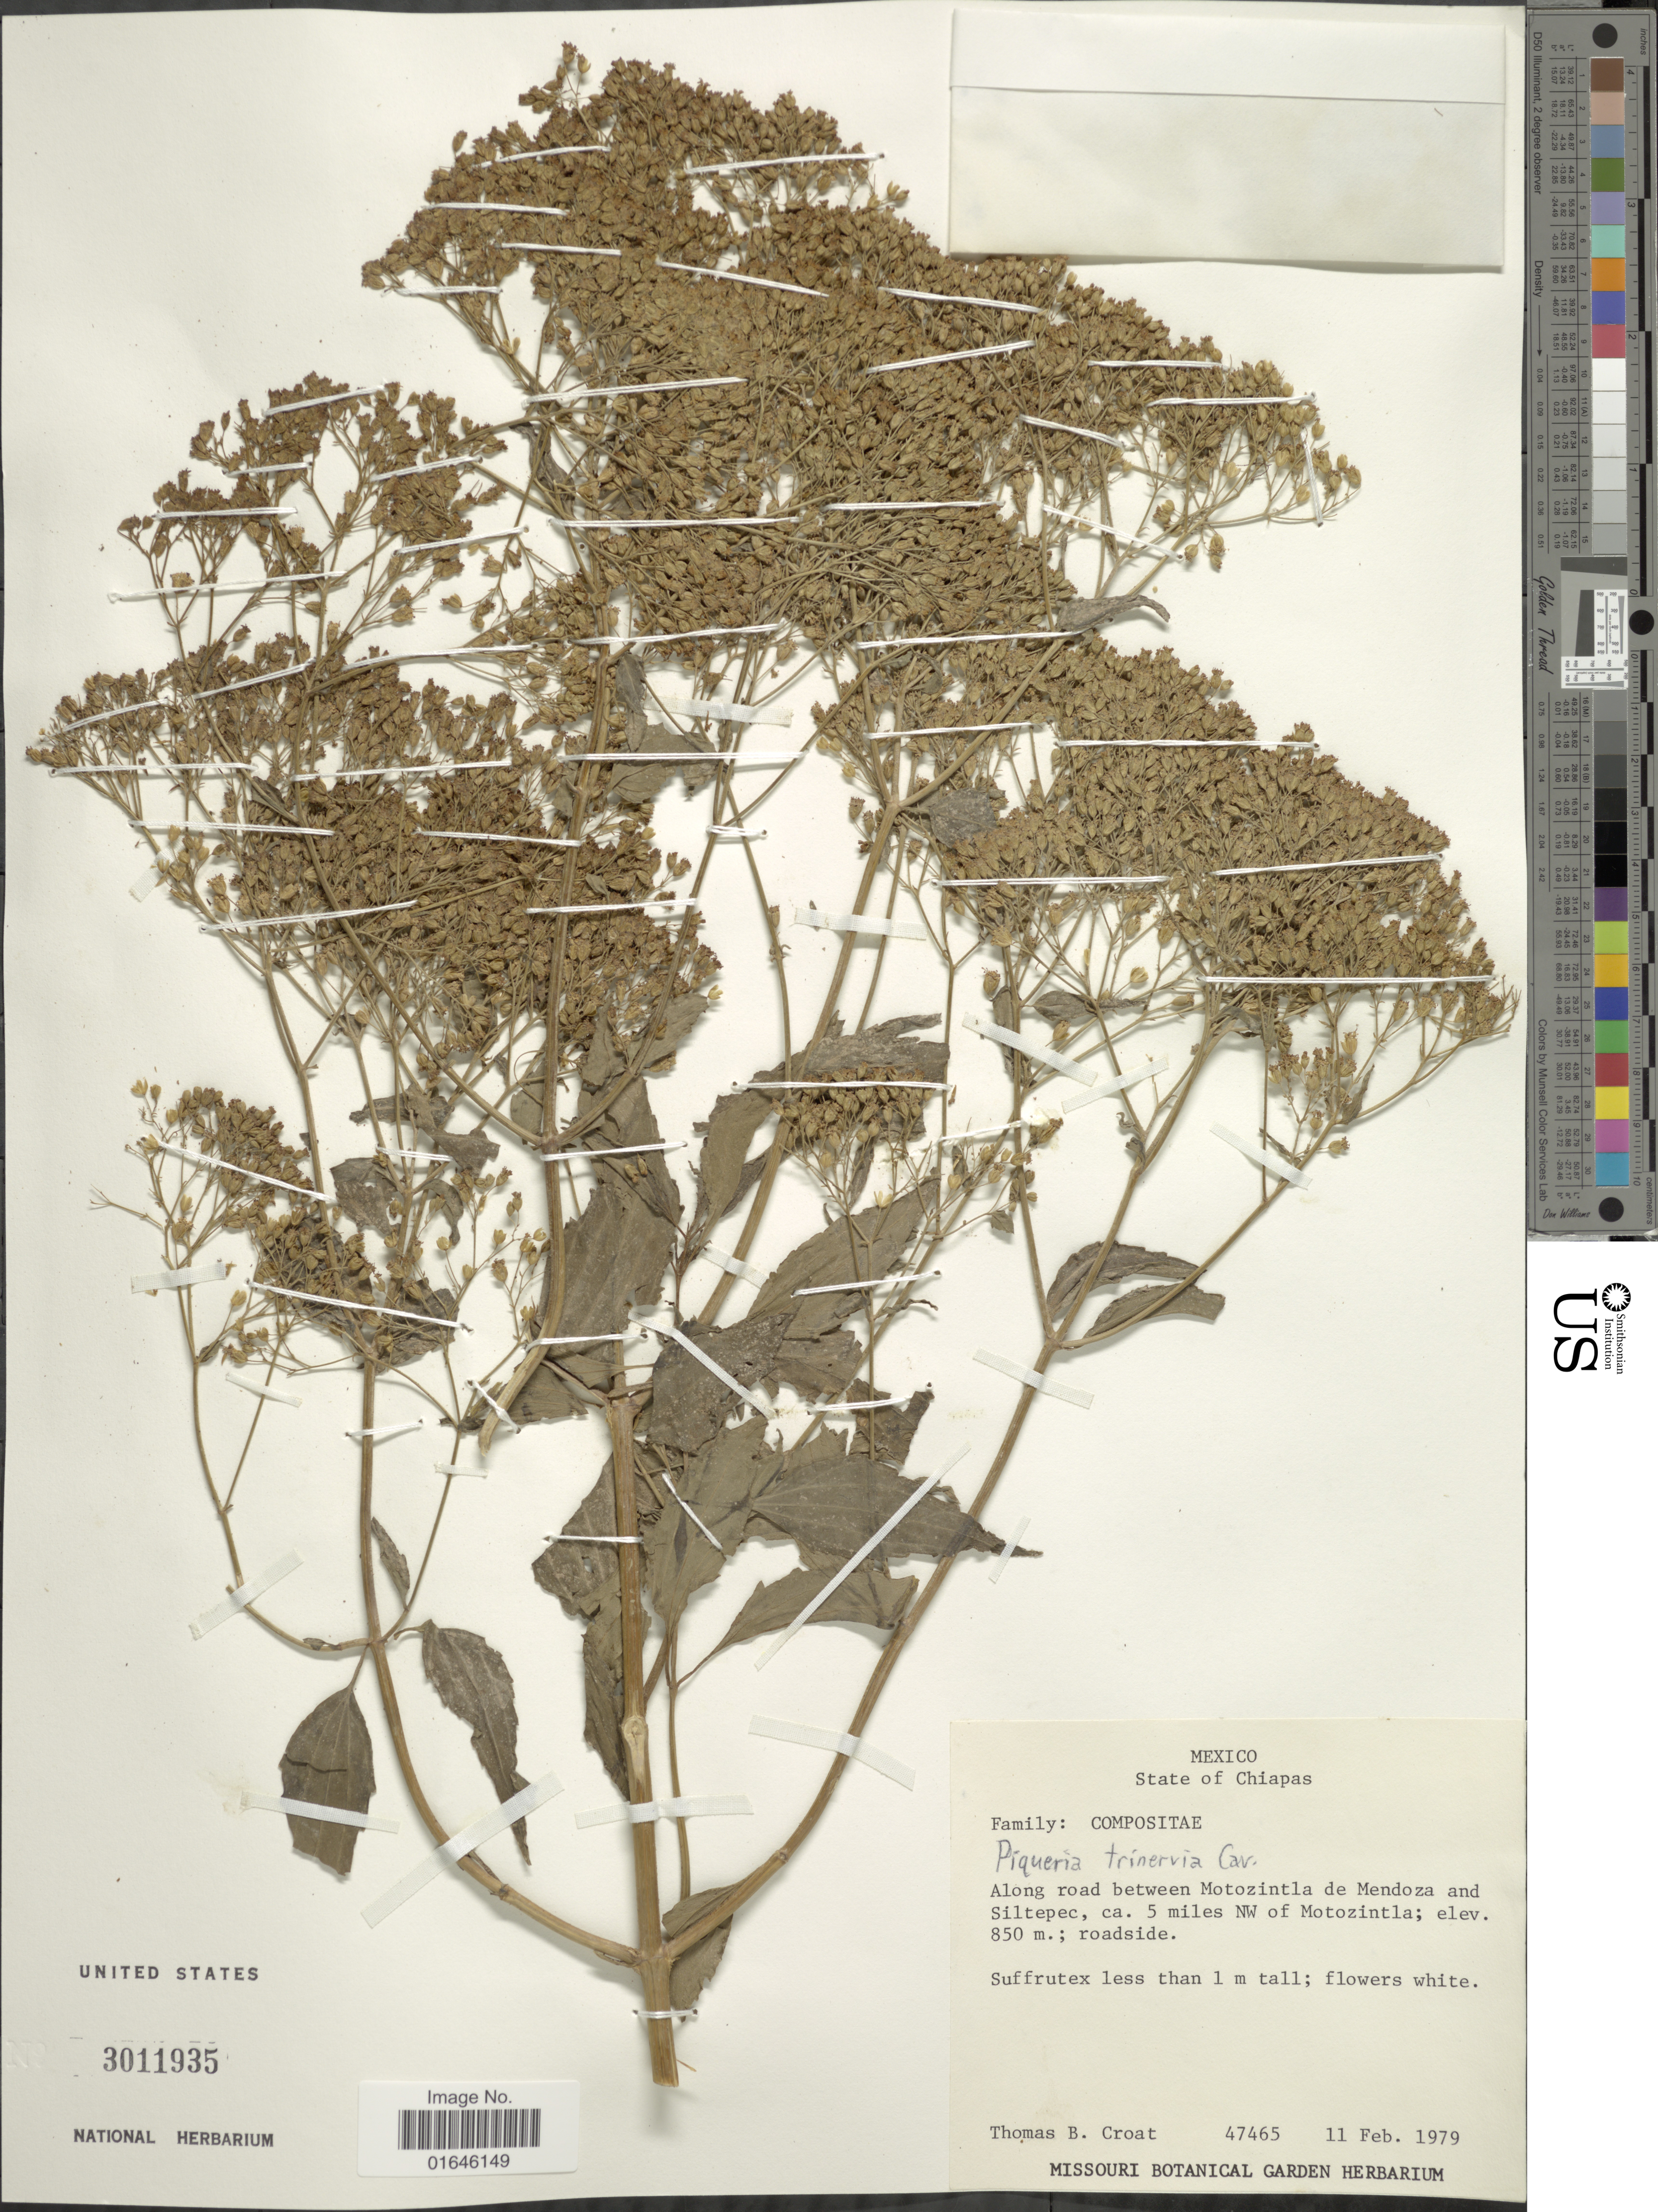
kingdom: Plantae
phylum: Tracheophyta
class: Magnoliopsida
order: Asterales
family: Asteraceae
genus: Piqueria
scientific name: Piqueria trinervia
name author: Cav.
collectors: T. B. Croat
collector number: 47465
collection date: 1979-02-11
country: Mexico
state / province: Chiapas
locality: Along road between Motozintla de Mendoza and Siltepec, ca. 5 miles NW of Motozintla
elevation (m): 850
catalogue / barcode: US 3011935